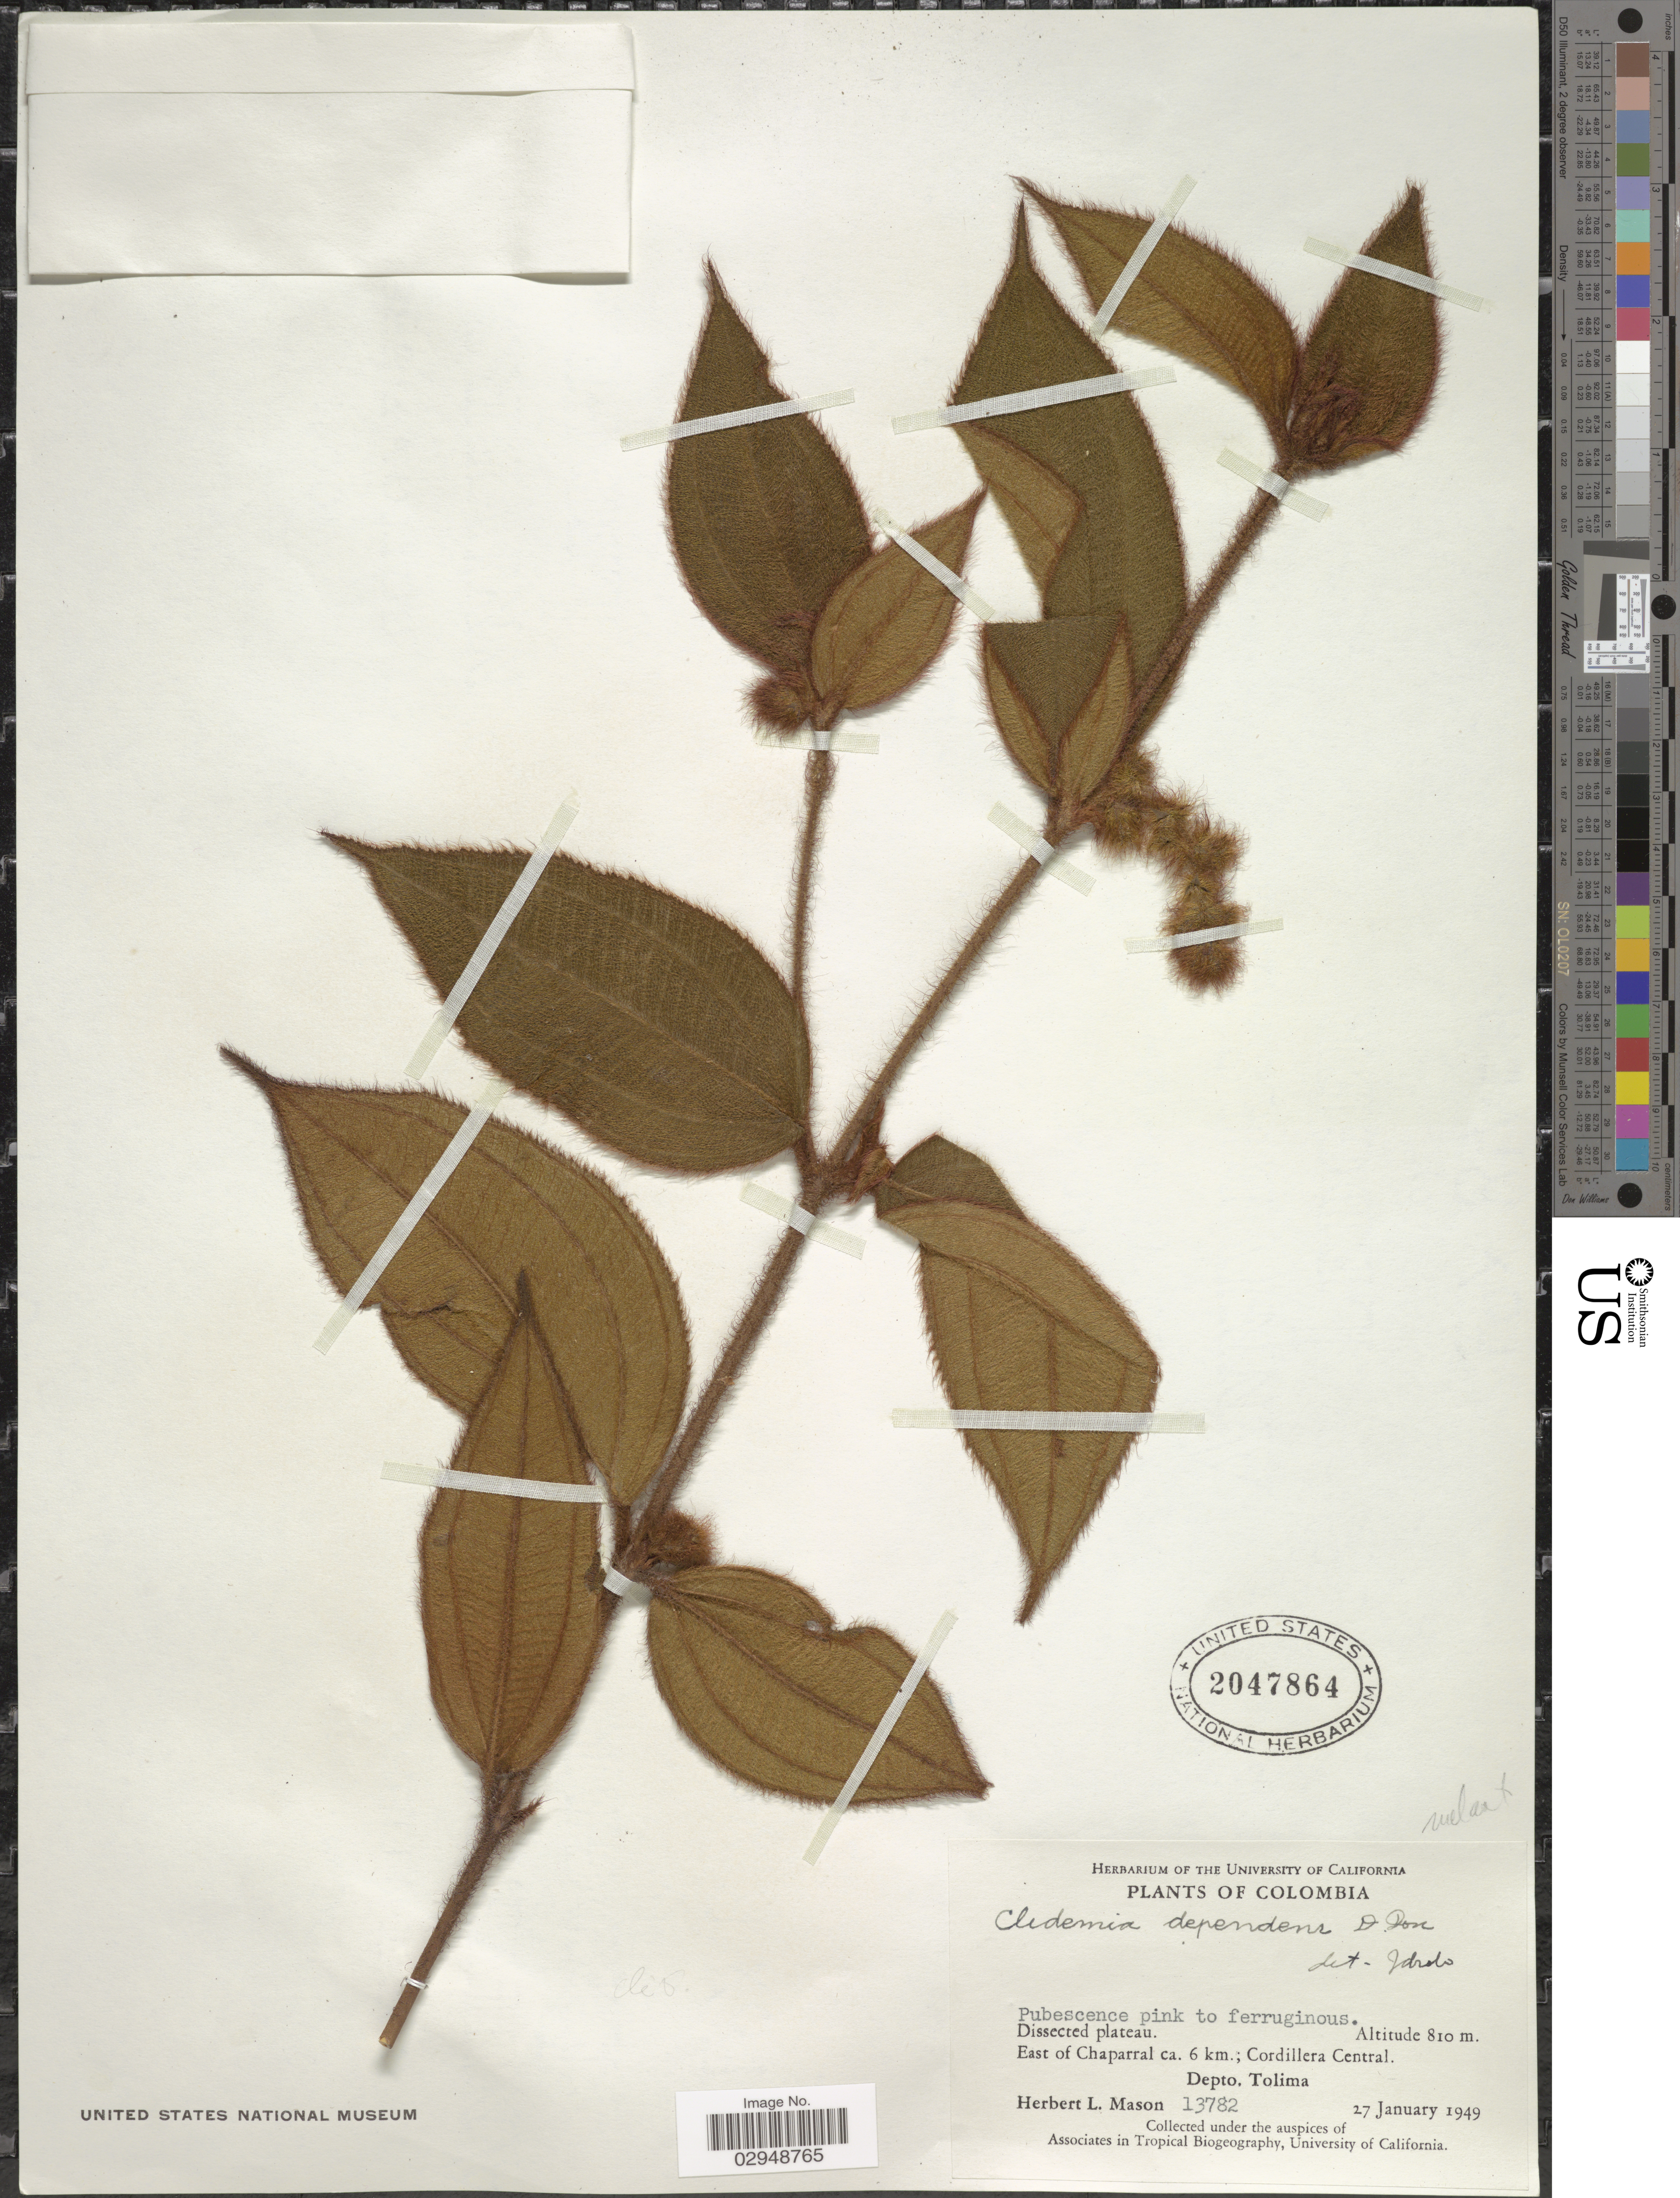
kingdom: Plantae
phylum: Tracheophyta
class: Magnoliopsida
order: Myrtales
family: Melastomataceae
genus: Clidemia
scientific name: Clidemia capitellata var. dependens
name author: (Pav. & D. Don) J.F. Macbr.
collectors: H. L. Mason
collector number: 13782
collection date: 1949-01-27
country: Colombia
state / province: Tolima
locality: Dissected plateau. East of Chaparral ca. 6 km.; Cordillera Central. Depto. Tolima.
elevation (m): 810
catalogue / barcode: US 2047864